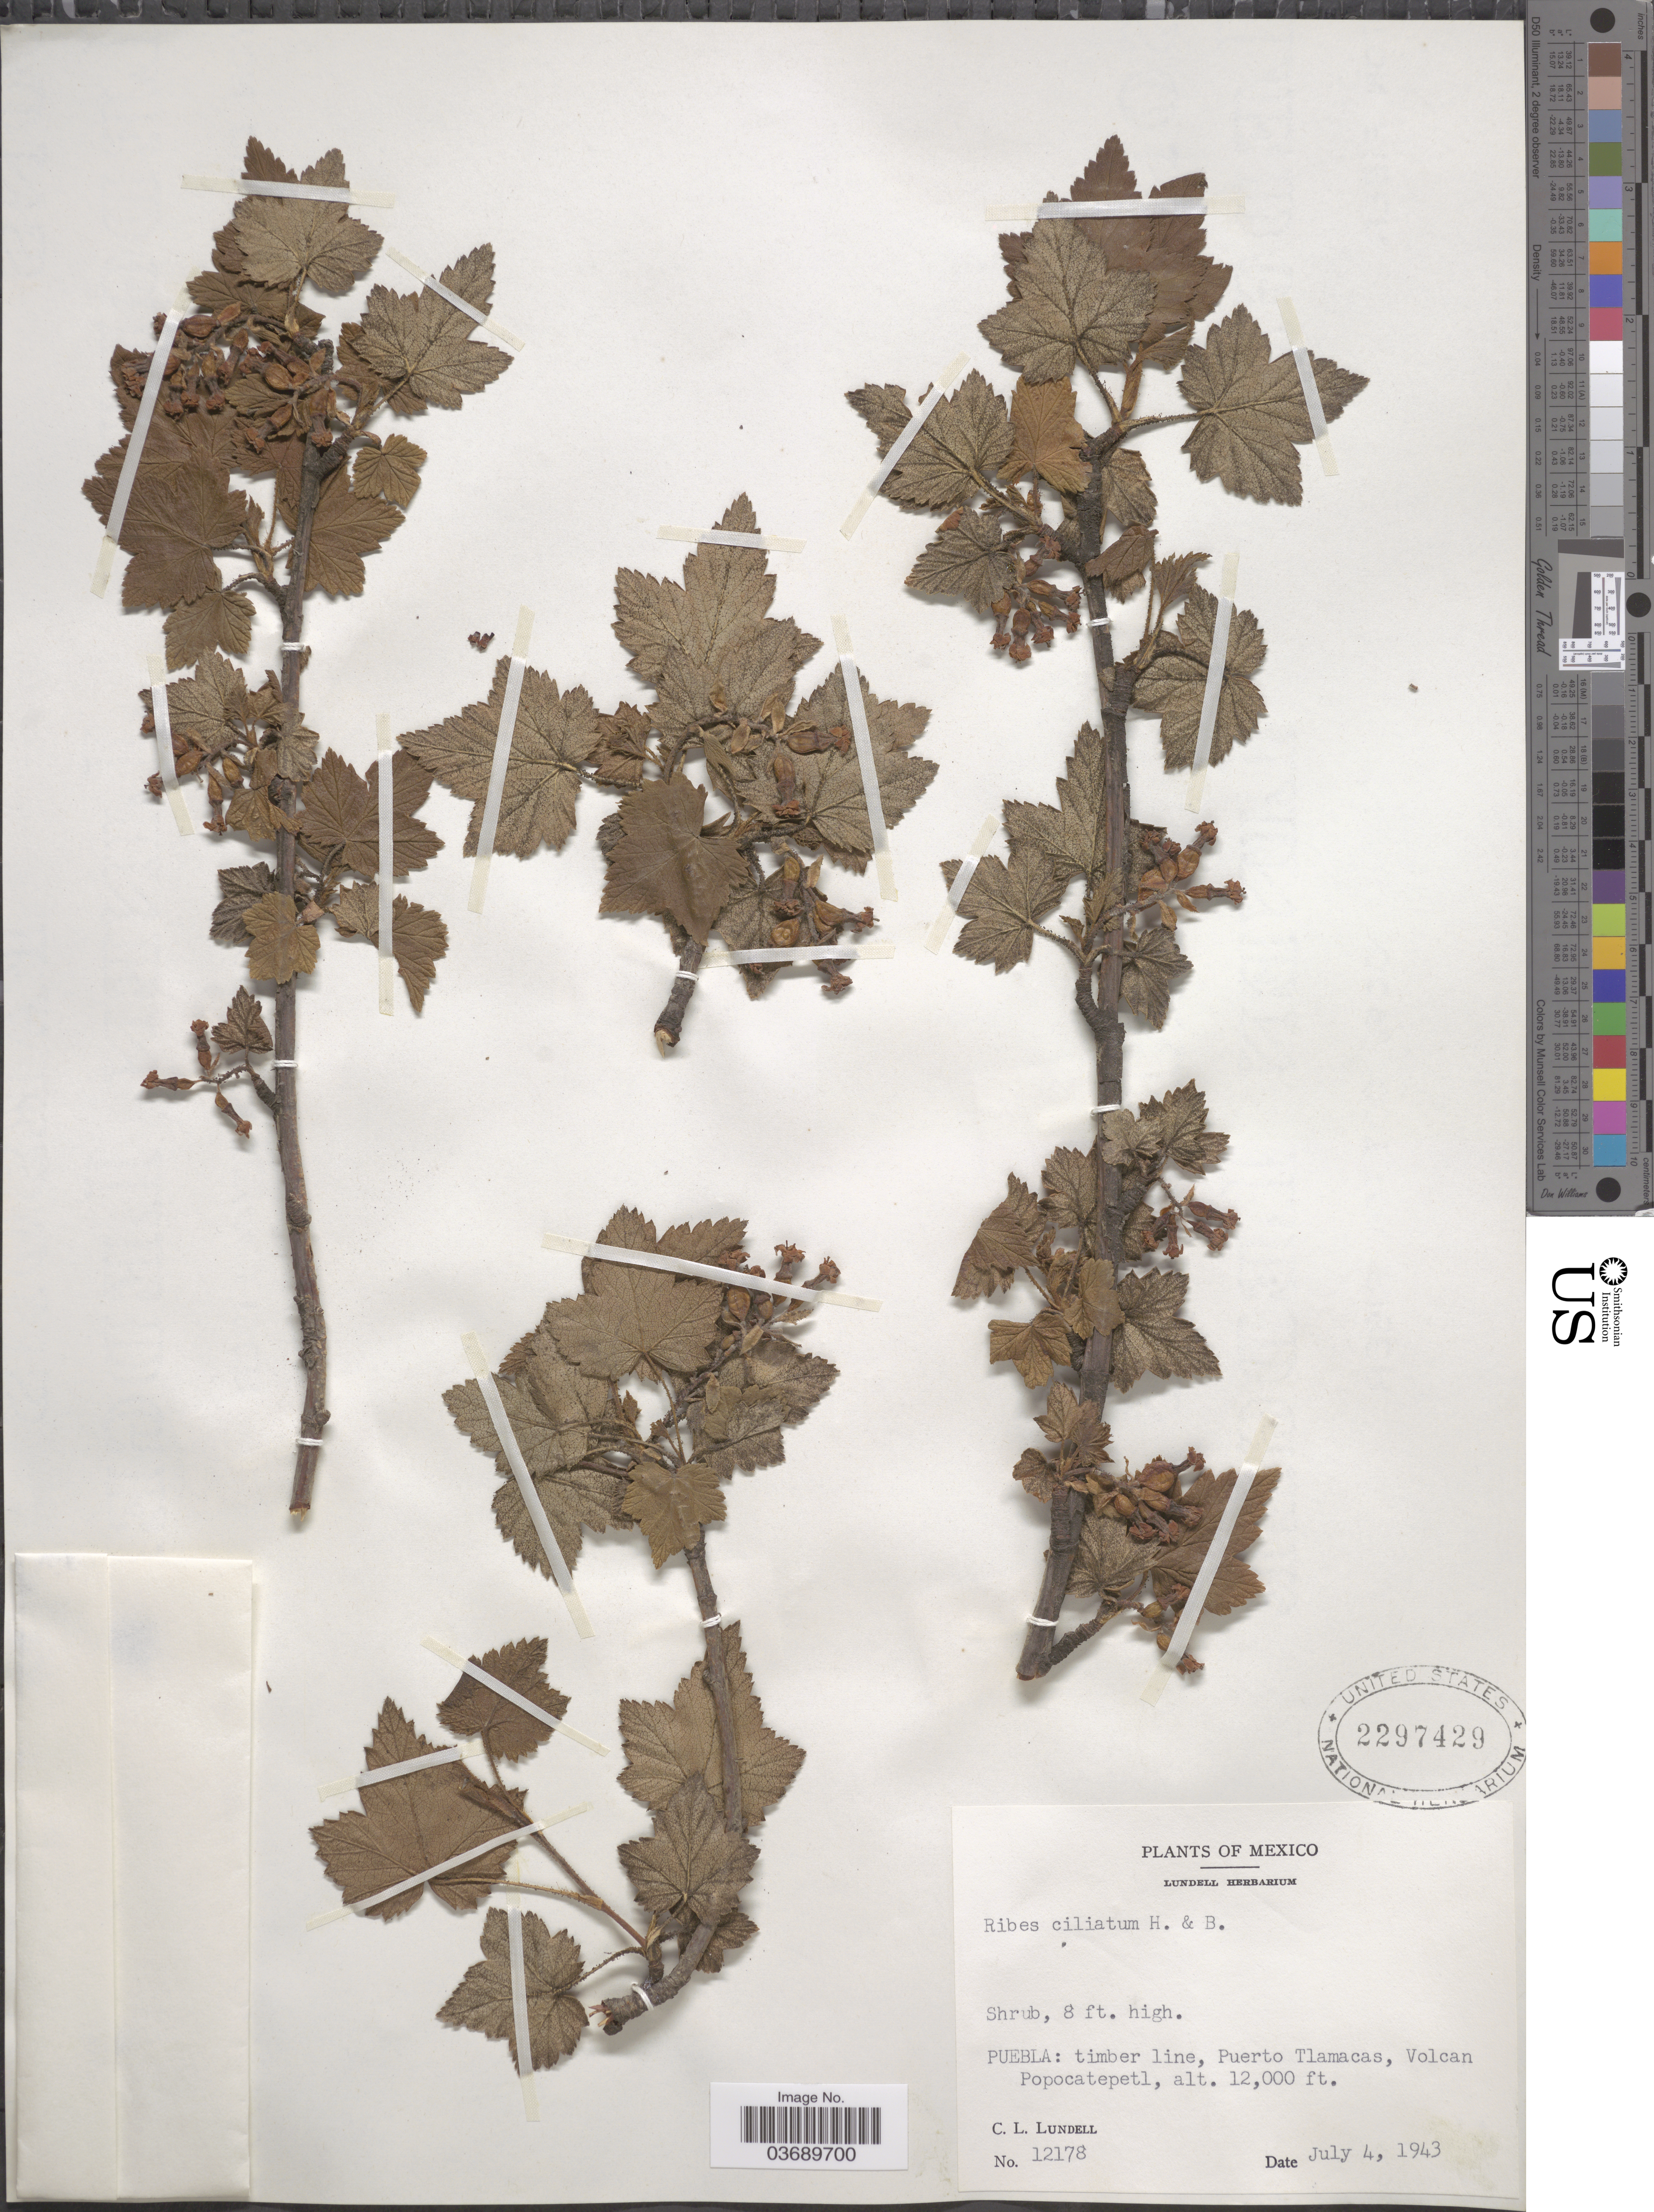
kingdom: Plantae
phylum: Tracheophyta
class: Magnoliopsida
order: Saxifragales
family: Grossulariaceae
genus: Ribes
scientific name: Ribes ciliatum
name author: Humb. & Bonpl. ex Roem. & Schult.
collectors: C. L. Lundell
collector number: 12178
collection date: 1943-07-04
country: Mexico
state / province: Puebla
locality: Timber line, Puerto Tlamacas, Volcan Popocatepetl.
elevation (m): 3658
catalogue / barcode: US 2297429